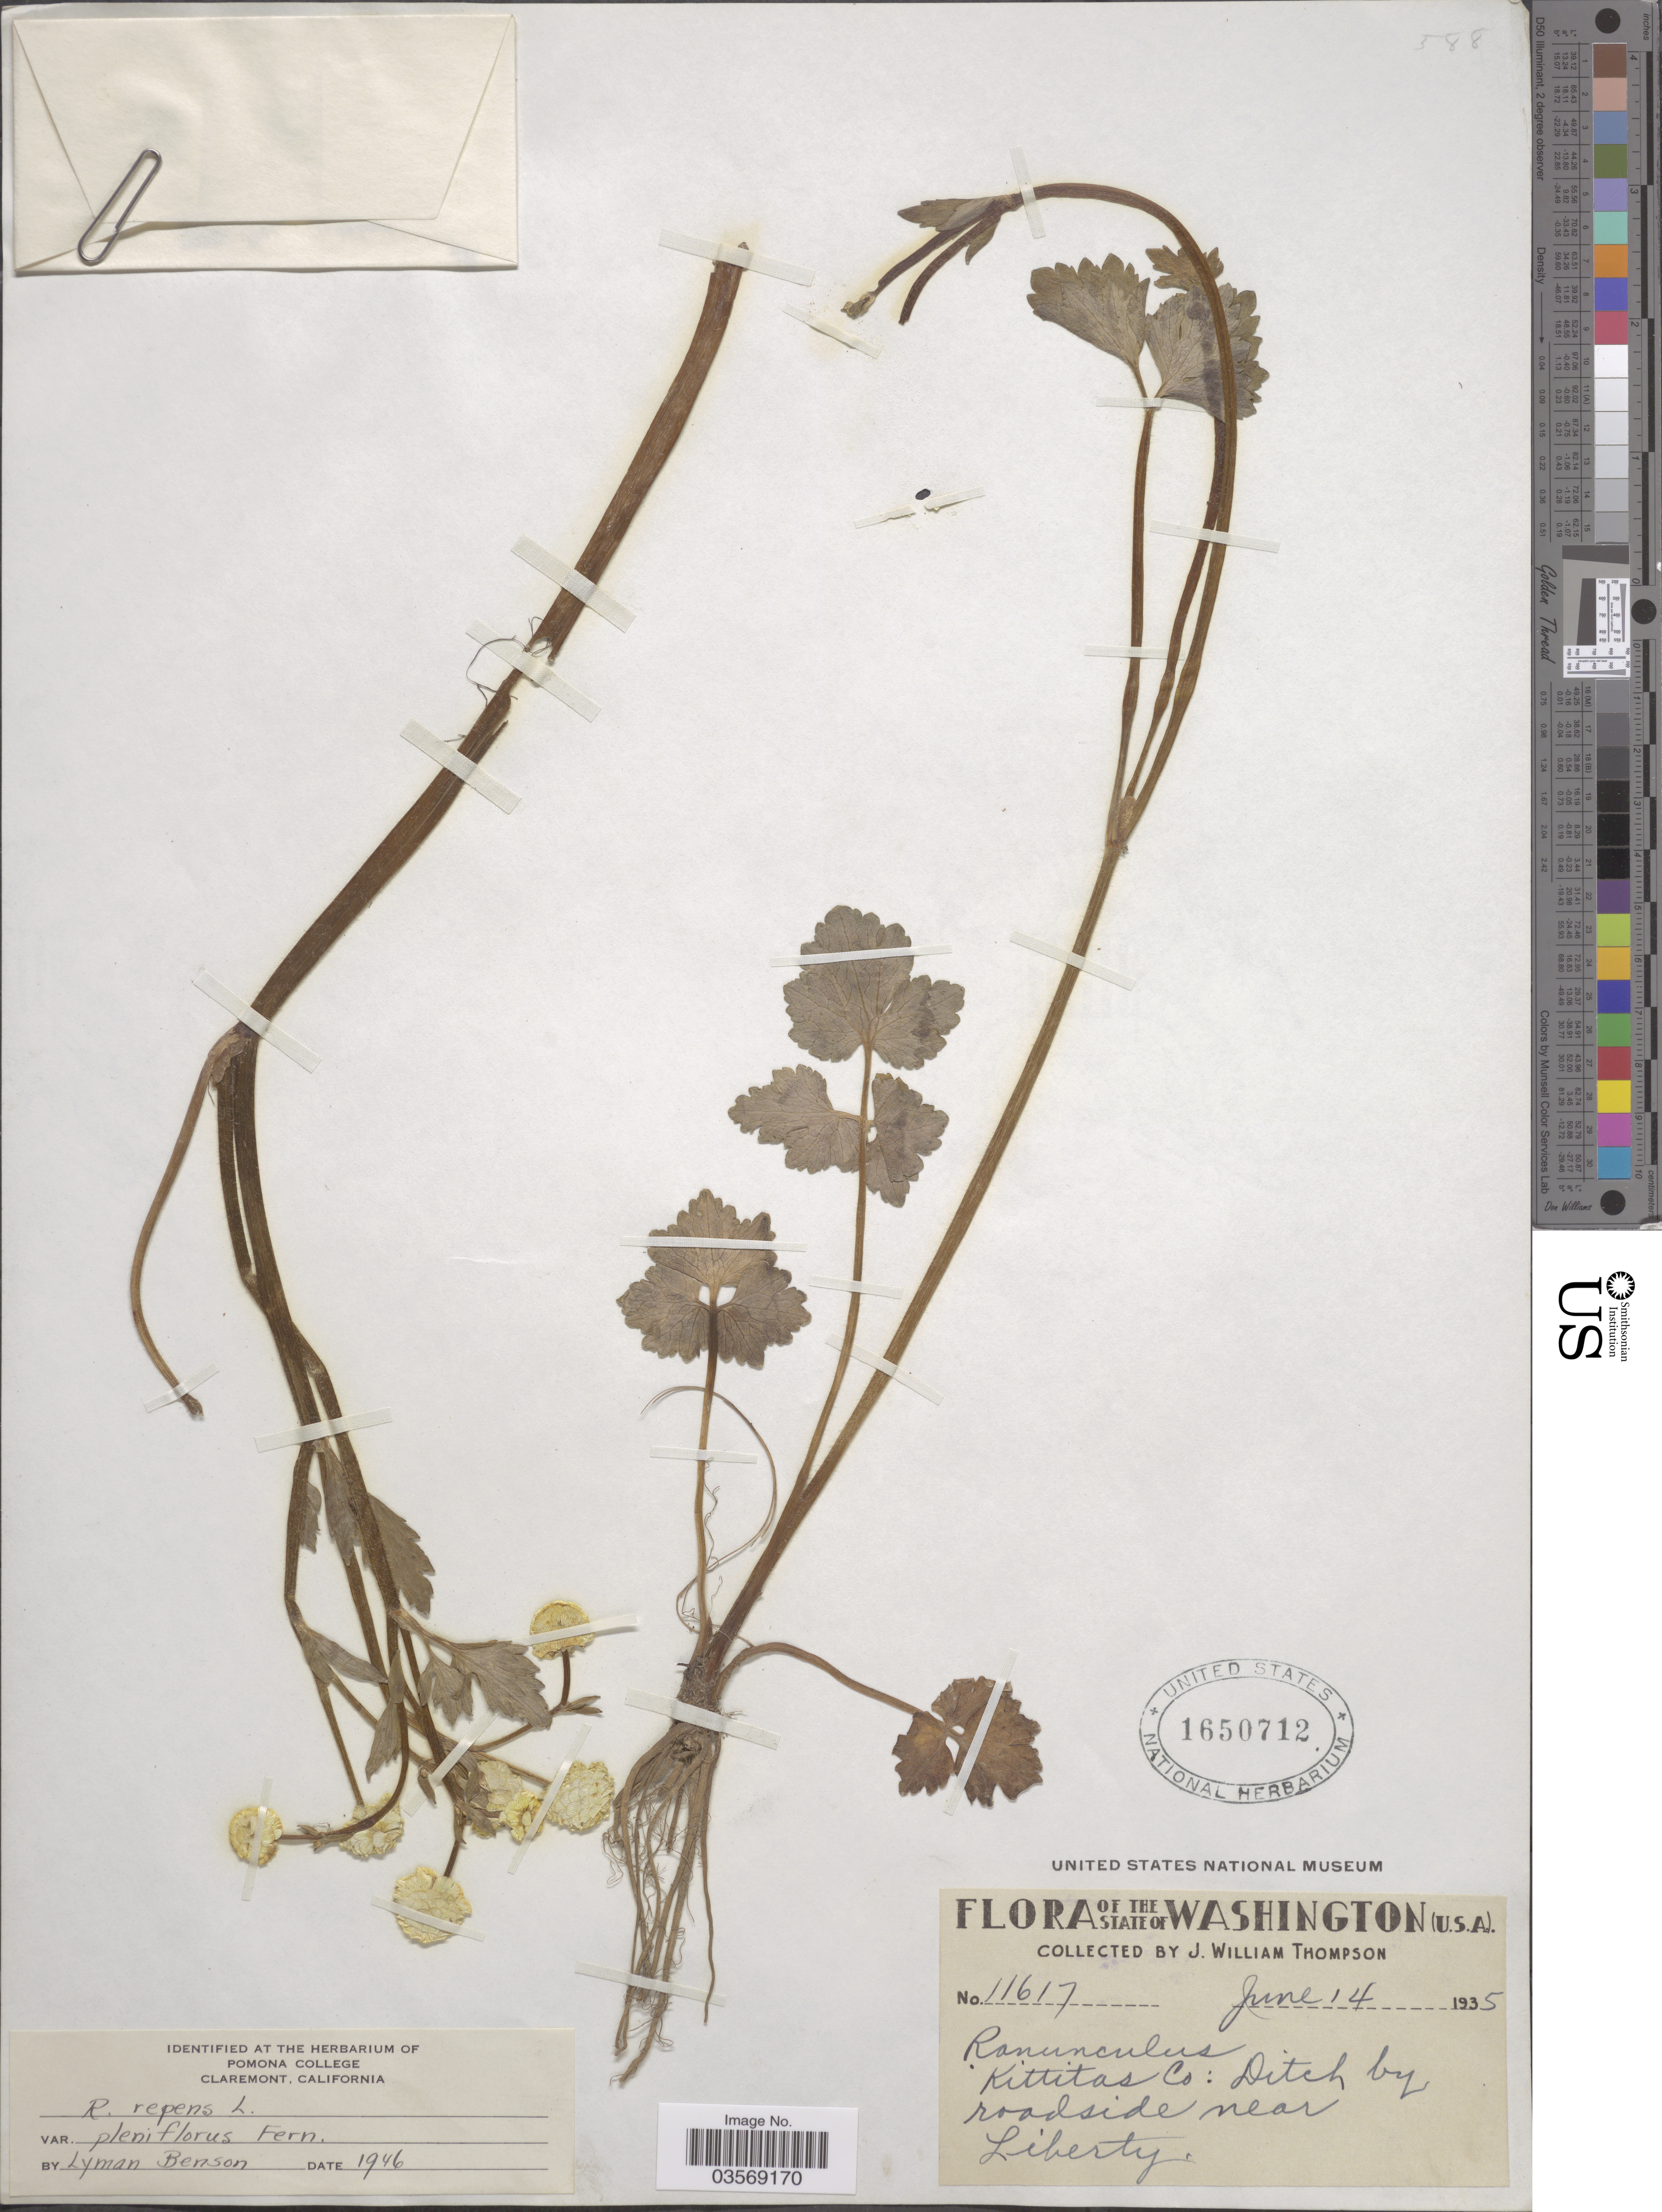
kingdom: Plantae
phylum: Tracheophyta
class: Magnoliopsida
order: Ranunculales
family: Ranunculaceae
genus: Ranunculus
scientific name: Ranunculus repens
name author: L.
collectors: J. W. Thompson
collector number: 11617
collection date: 1935-06-14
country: United States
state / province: Washington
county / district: Kittitas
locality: Kittitas Co: Ditch by roadside near Liberty.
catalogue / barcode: US 1650712